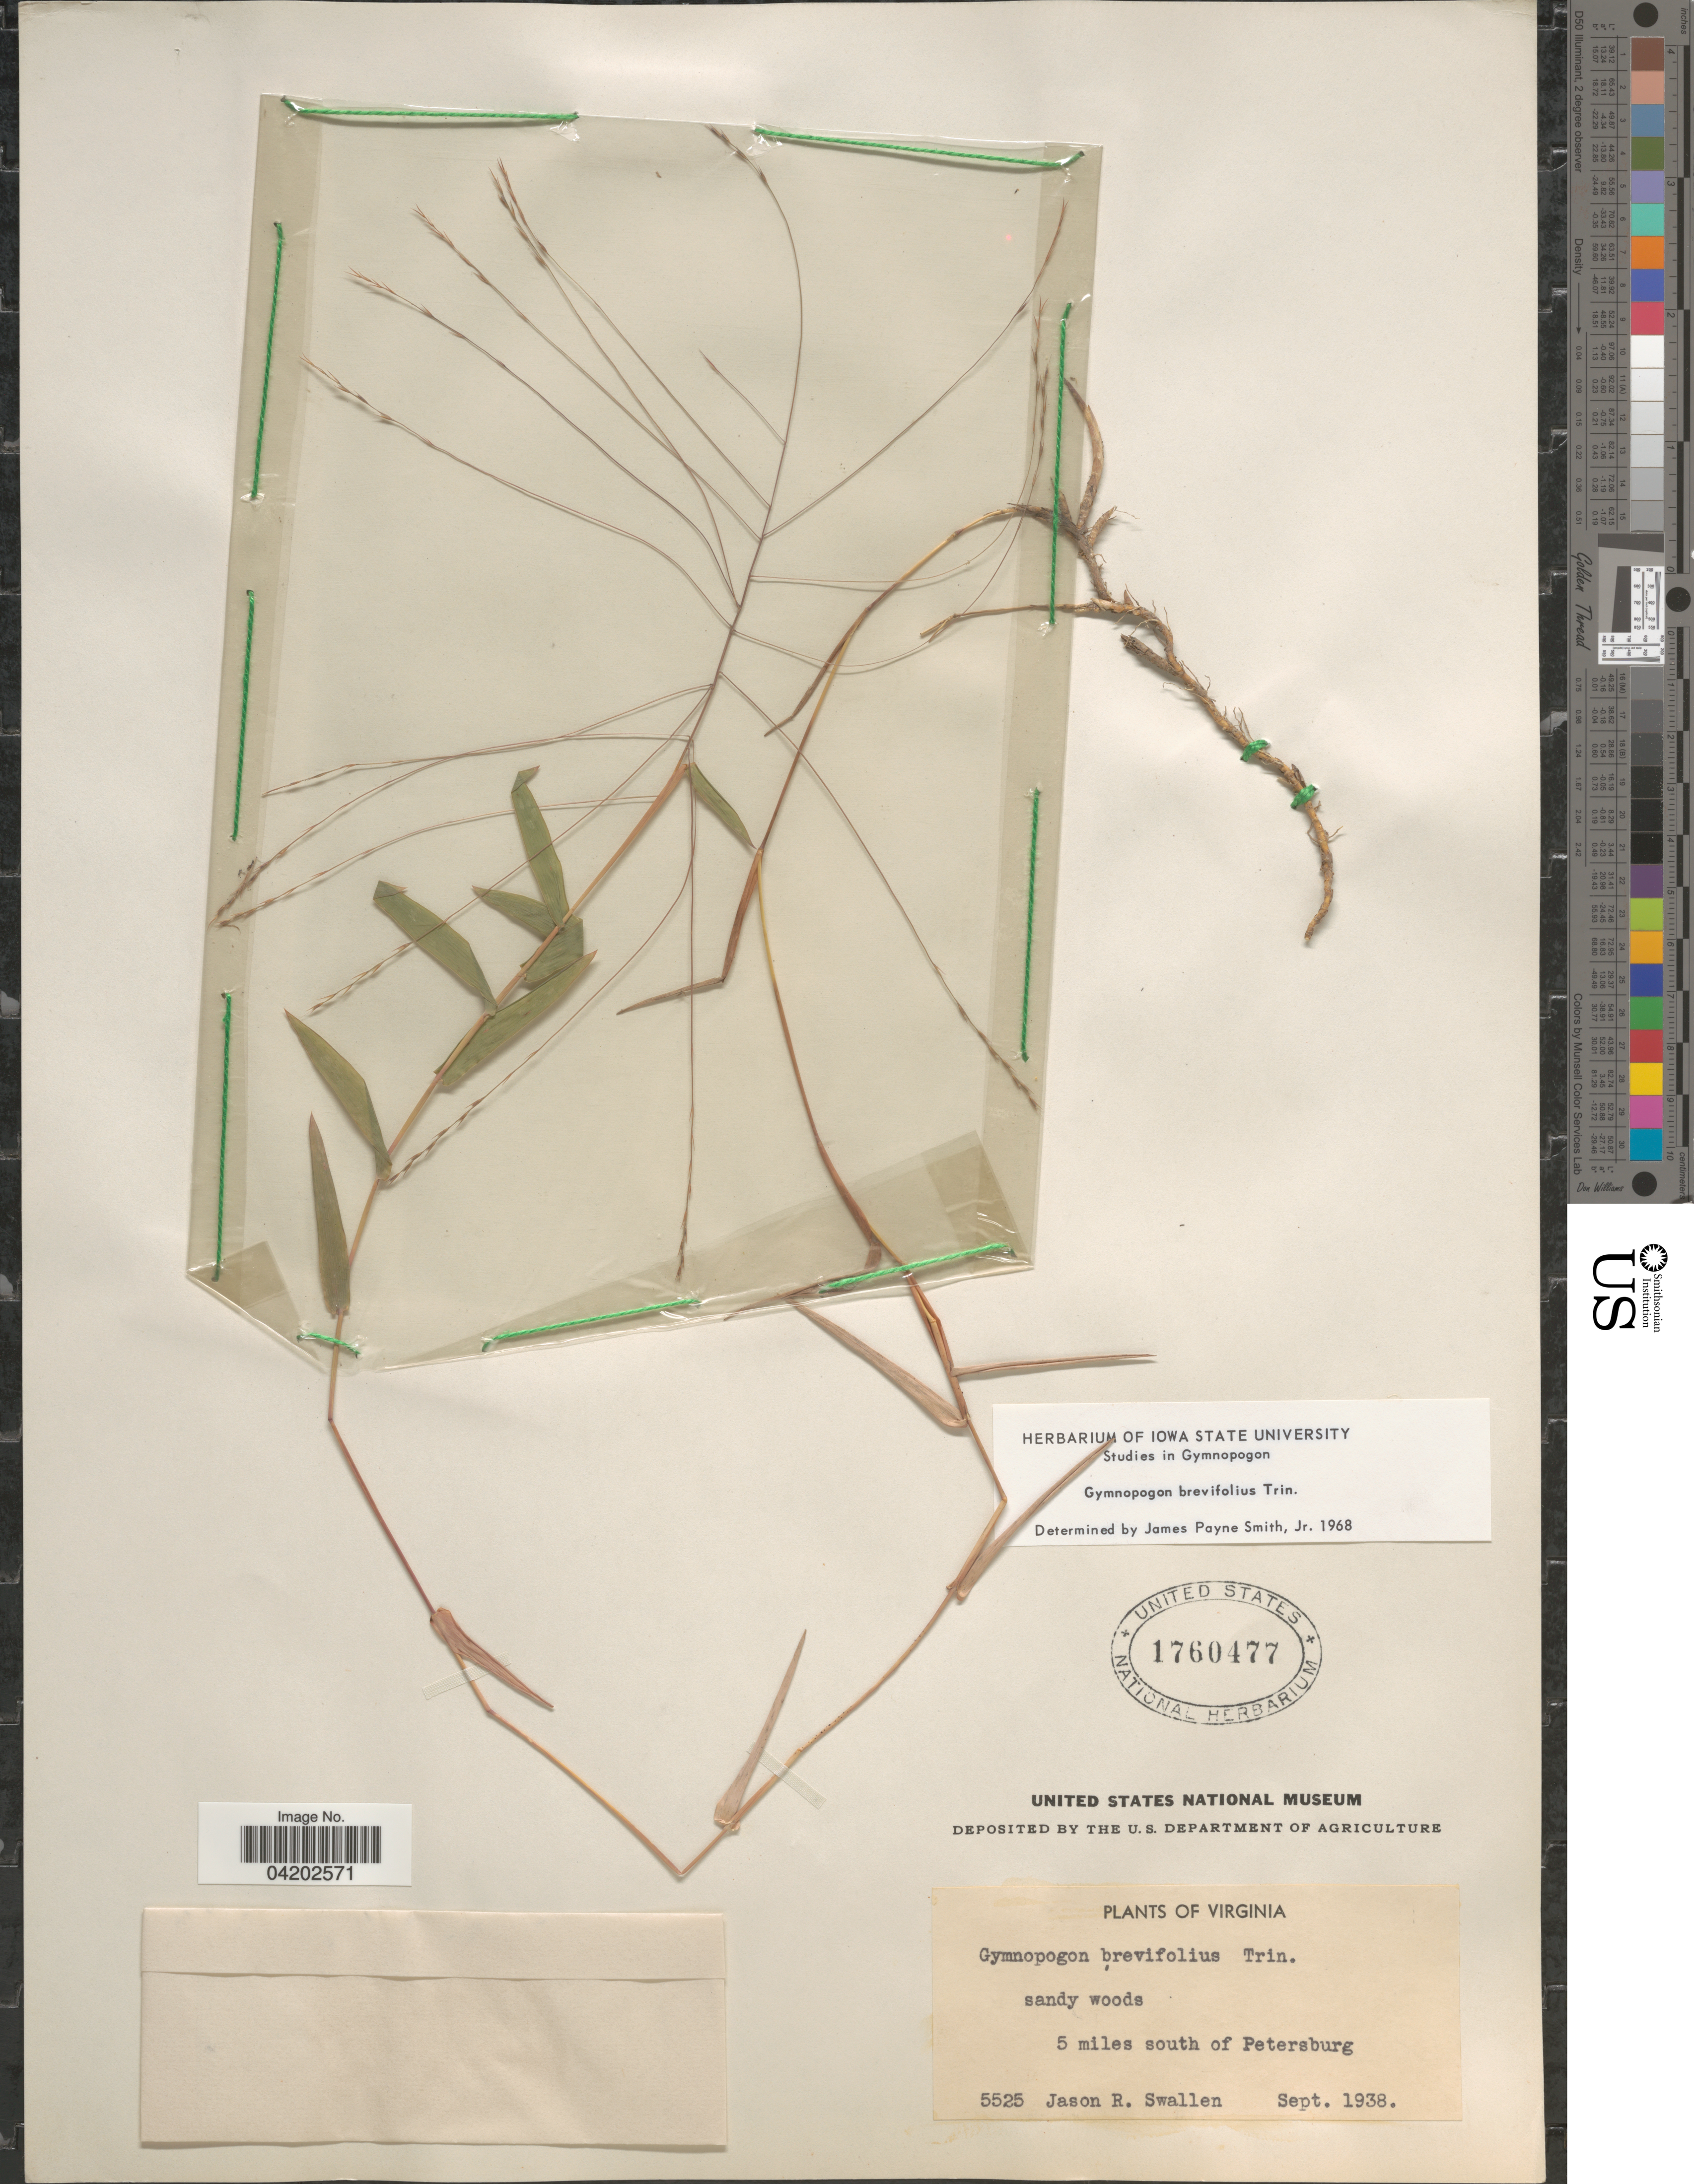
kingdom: Plantae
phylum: Tracheophyta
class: Liliopsida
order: Poales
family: Poaceae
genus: Gymnopogon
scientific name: Gymnopogon brevifolius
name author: Trin.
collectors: J. R. Swallen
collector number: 5525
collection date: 1938-09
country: United States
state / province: Virginia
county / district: City of Petersburg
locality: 5 miles south of Petersburg.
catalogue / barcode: US 1760477